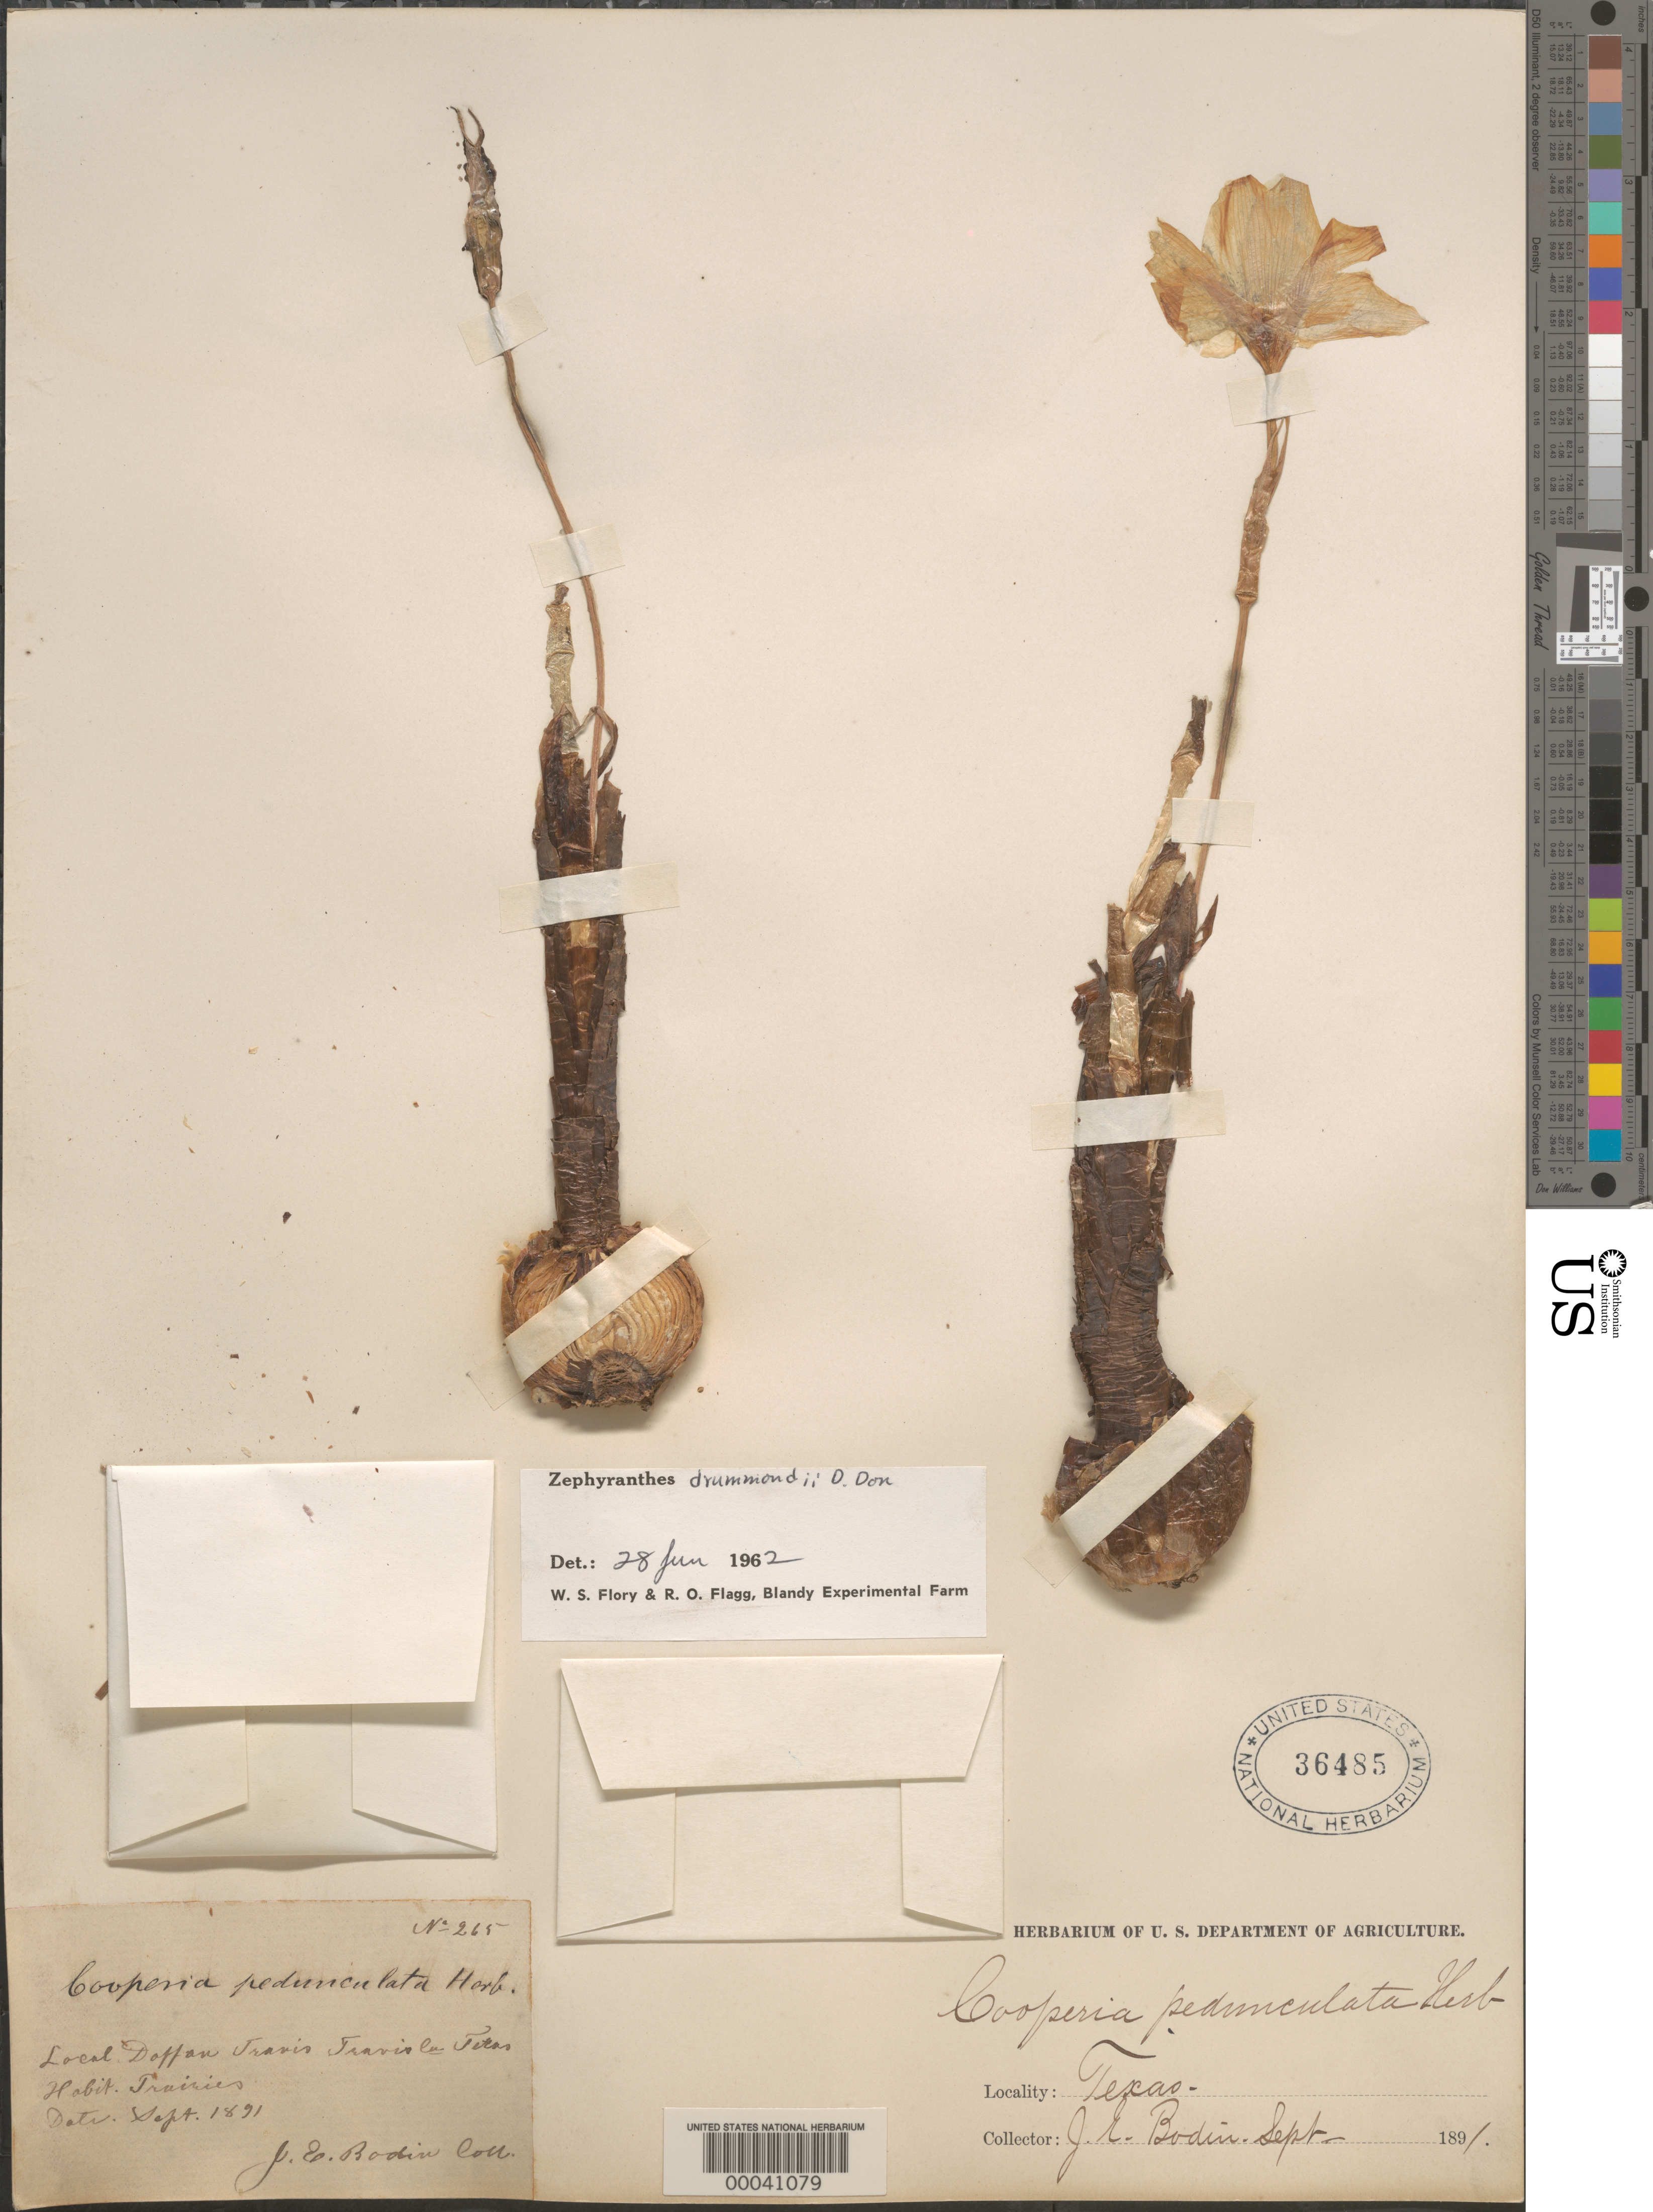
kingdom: Plantae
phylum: Tracheophyta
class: Liliopsida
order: Asparagales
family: Amaryllidaceae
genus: Zephyranthes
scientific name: Zephyranthes drummondii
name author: D. Don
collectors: J. E. Bodin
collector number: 265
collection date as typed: Sep 1891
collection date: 1891-09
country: United States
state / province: Texas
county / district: Travis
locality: Doffan travis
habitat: Prairies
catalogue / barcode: US 36485